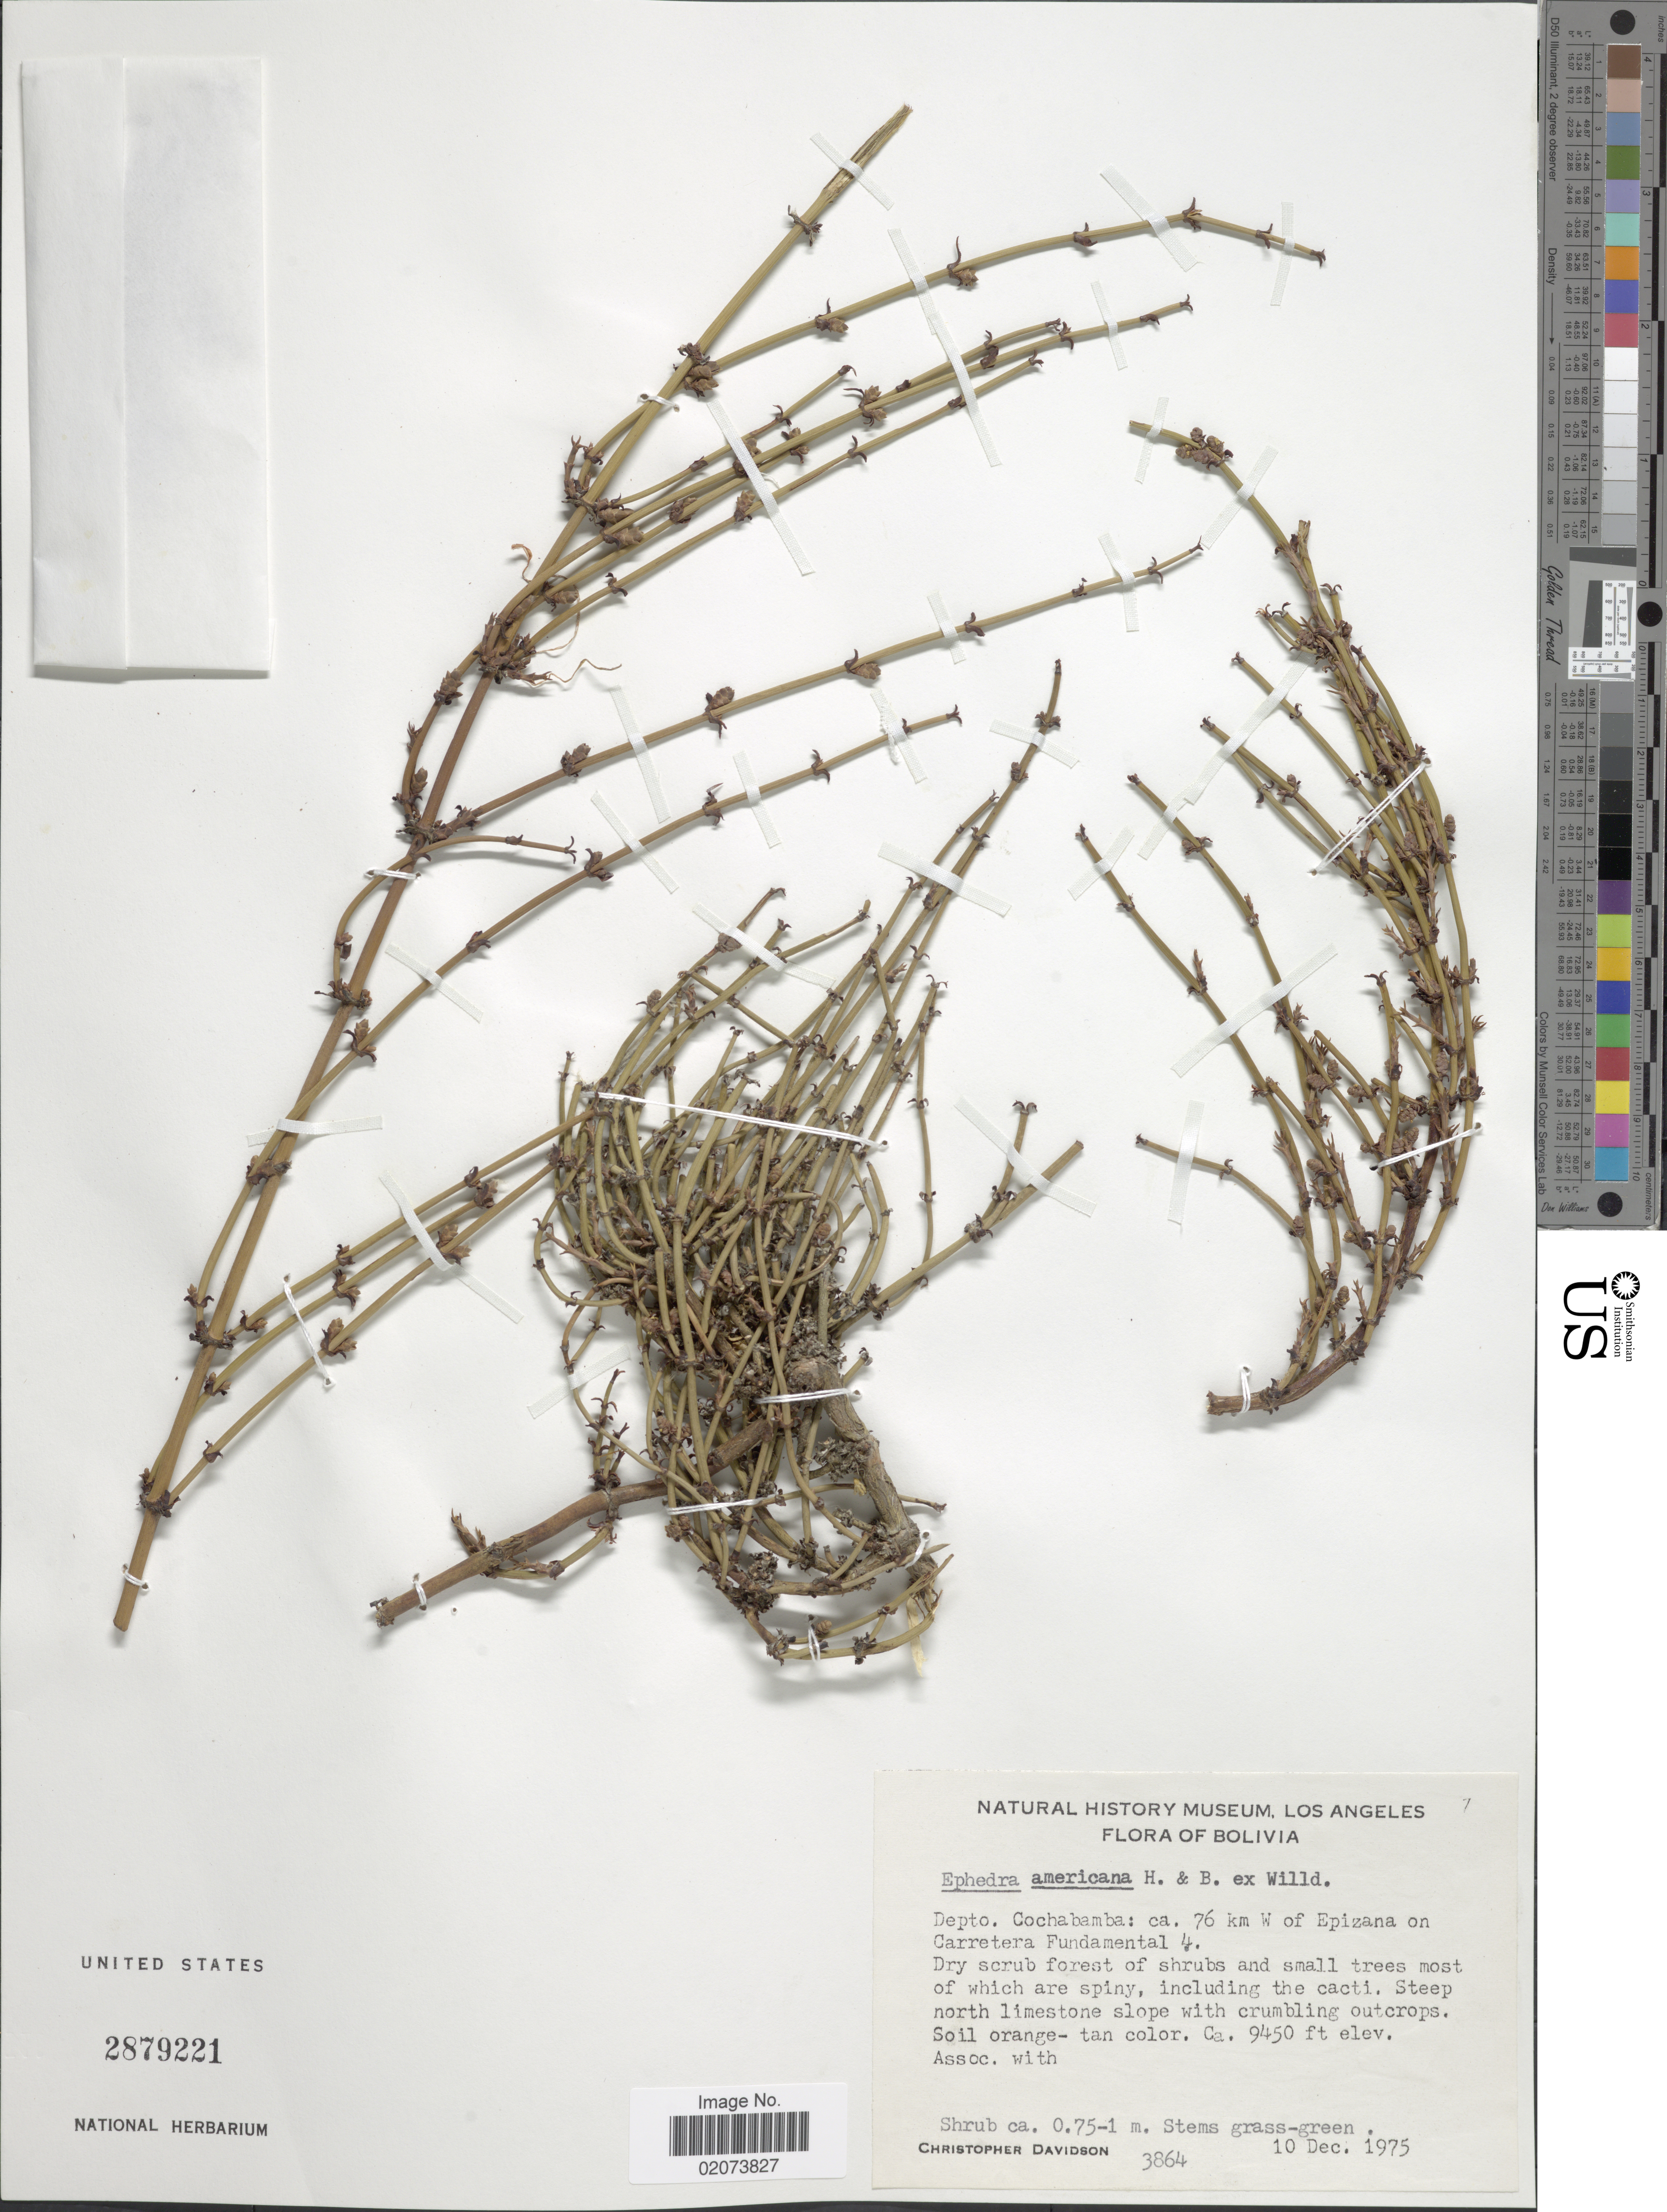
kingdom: Plantae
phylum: Tracheophyta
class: Gnetopsida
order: Ephedrales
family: Ephedraceae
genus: Ephedra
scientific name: Ephedra americana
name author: Humb. & Bonpl. ex Willd.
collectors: C. Davidson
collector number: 3864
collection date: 1975-12-10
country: Bolivia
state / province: Cochabamba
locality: Depto. Cochabamba: 76 km W of Epizana on Carretera Fundamental 4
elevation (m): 2880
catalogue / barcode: US 2879221